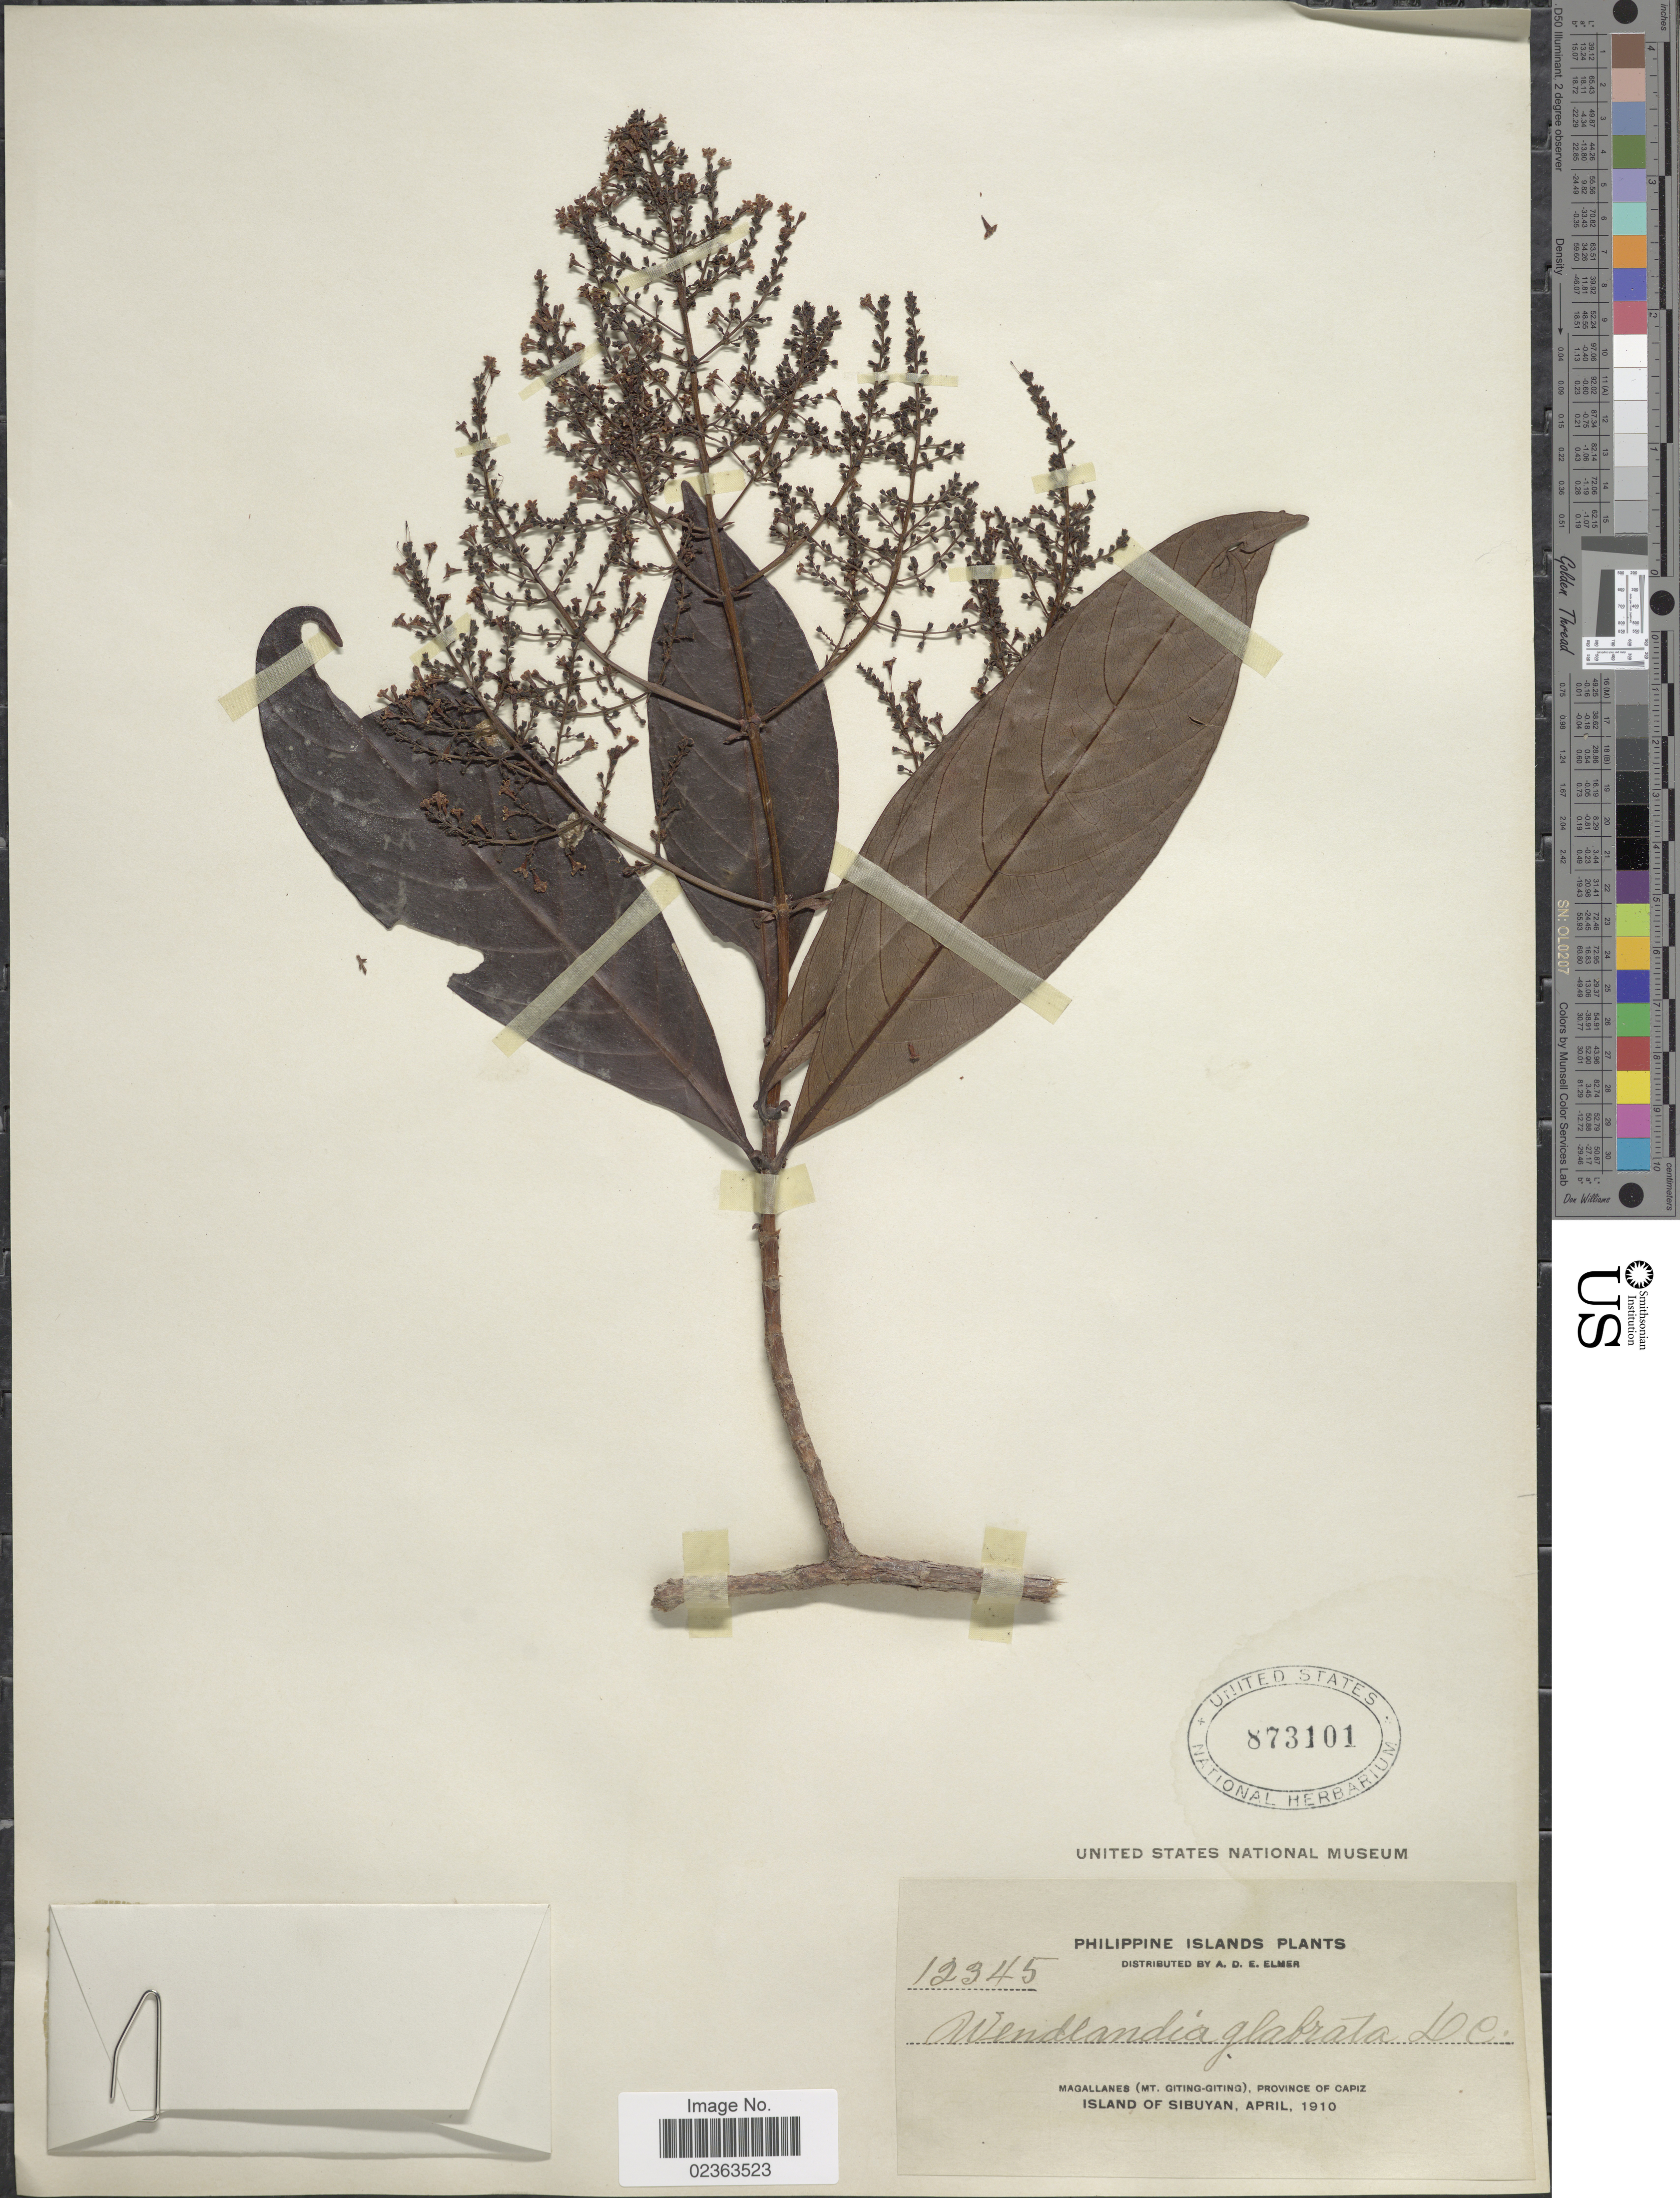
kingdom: Plantae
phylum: Tracheophyta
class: Magnoliopsida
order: Gentianales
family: Rubiaceae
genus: Wendlandia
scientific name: Wendlandia glabrata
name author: DC.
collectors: A. D. E. Elmer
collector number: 12345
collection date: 1910-04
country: Philippines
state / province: Western Visayas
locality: Philippine Islands, Magallanes (Mt. Giting-Giting), Province of Capiz, Island of Sibuyan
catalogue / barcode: US 873101